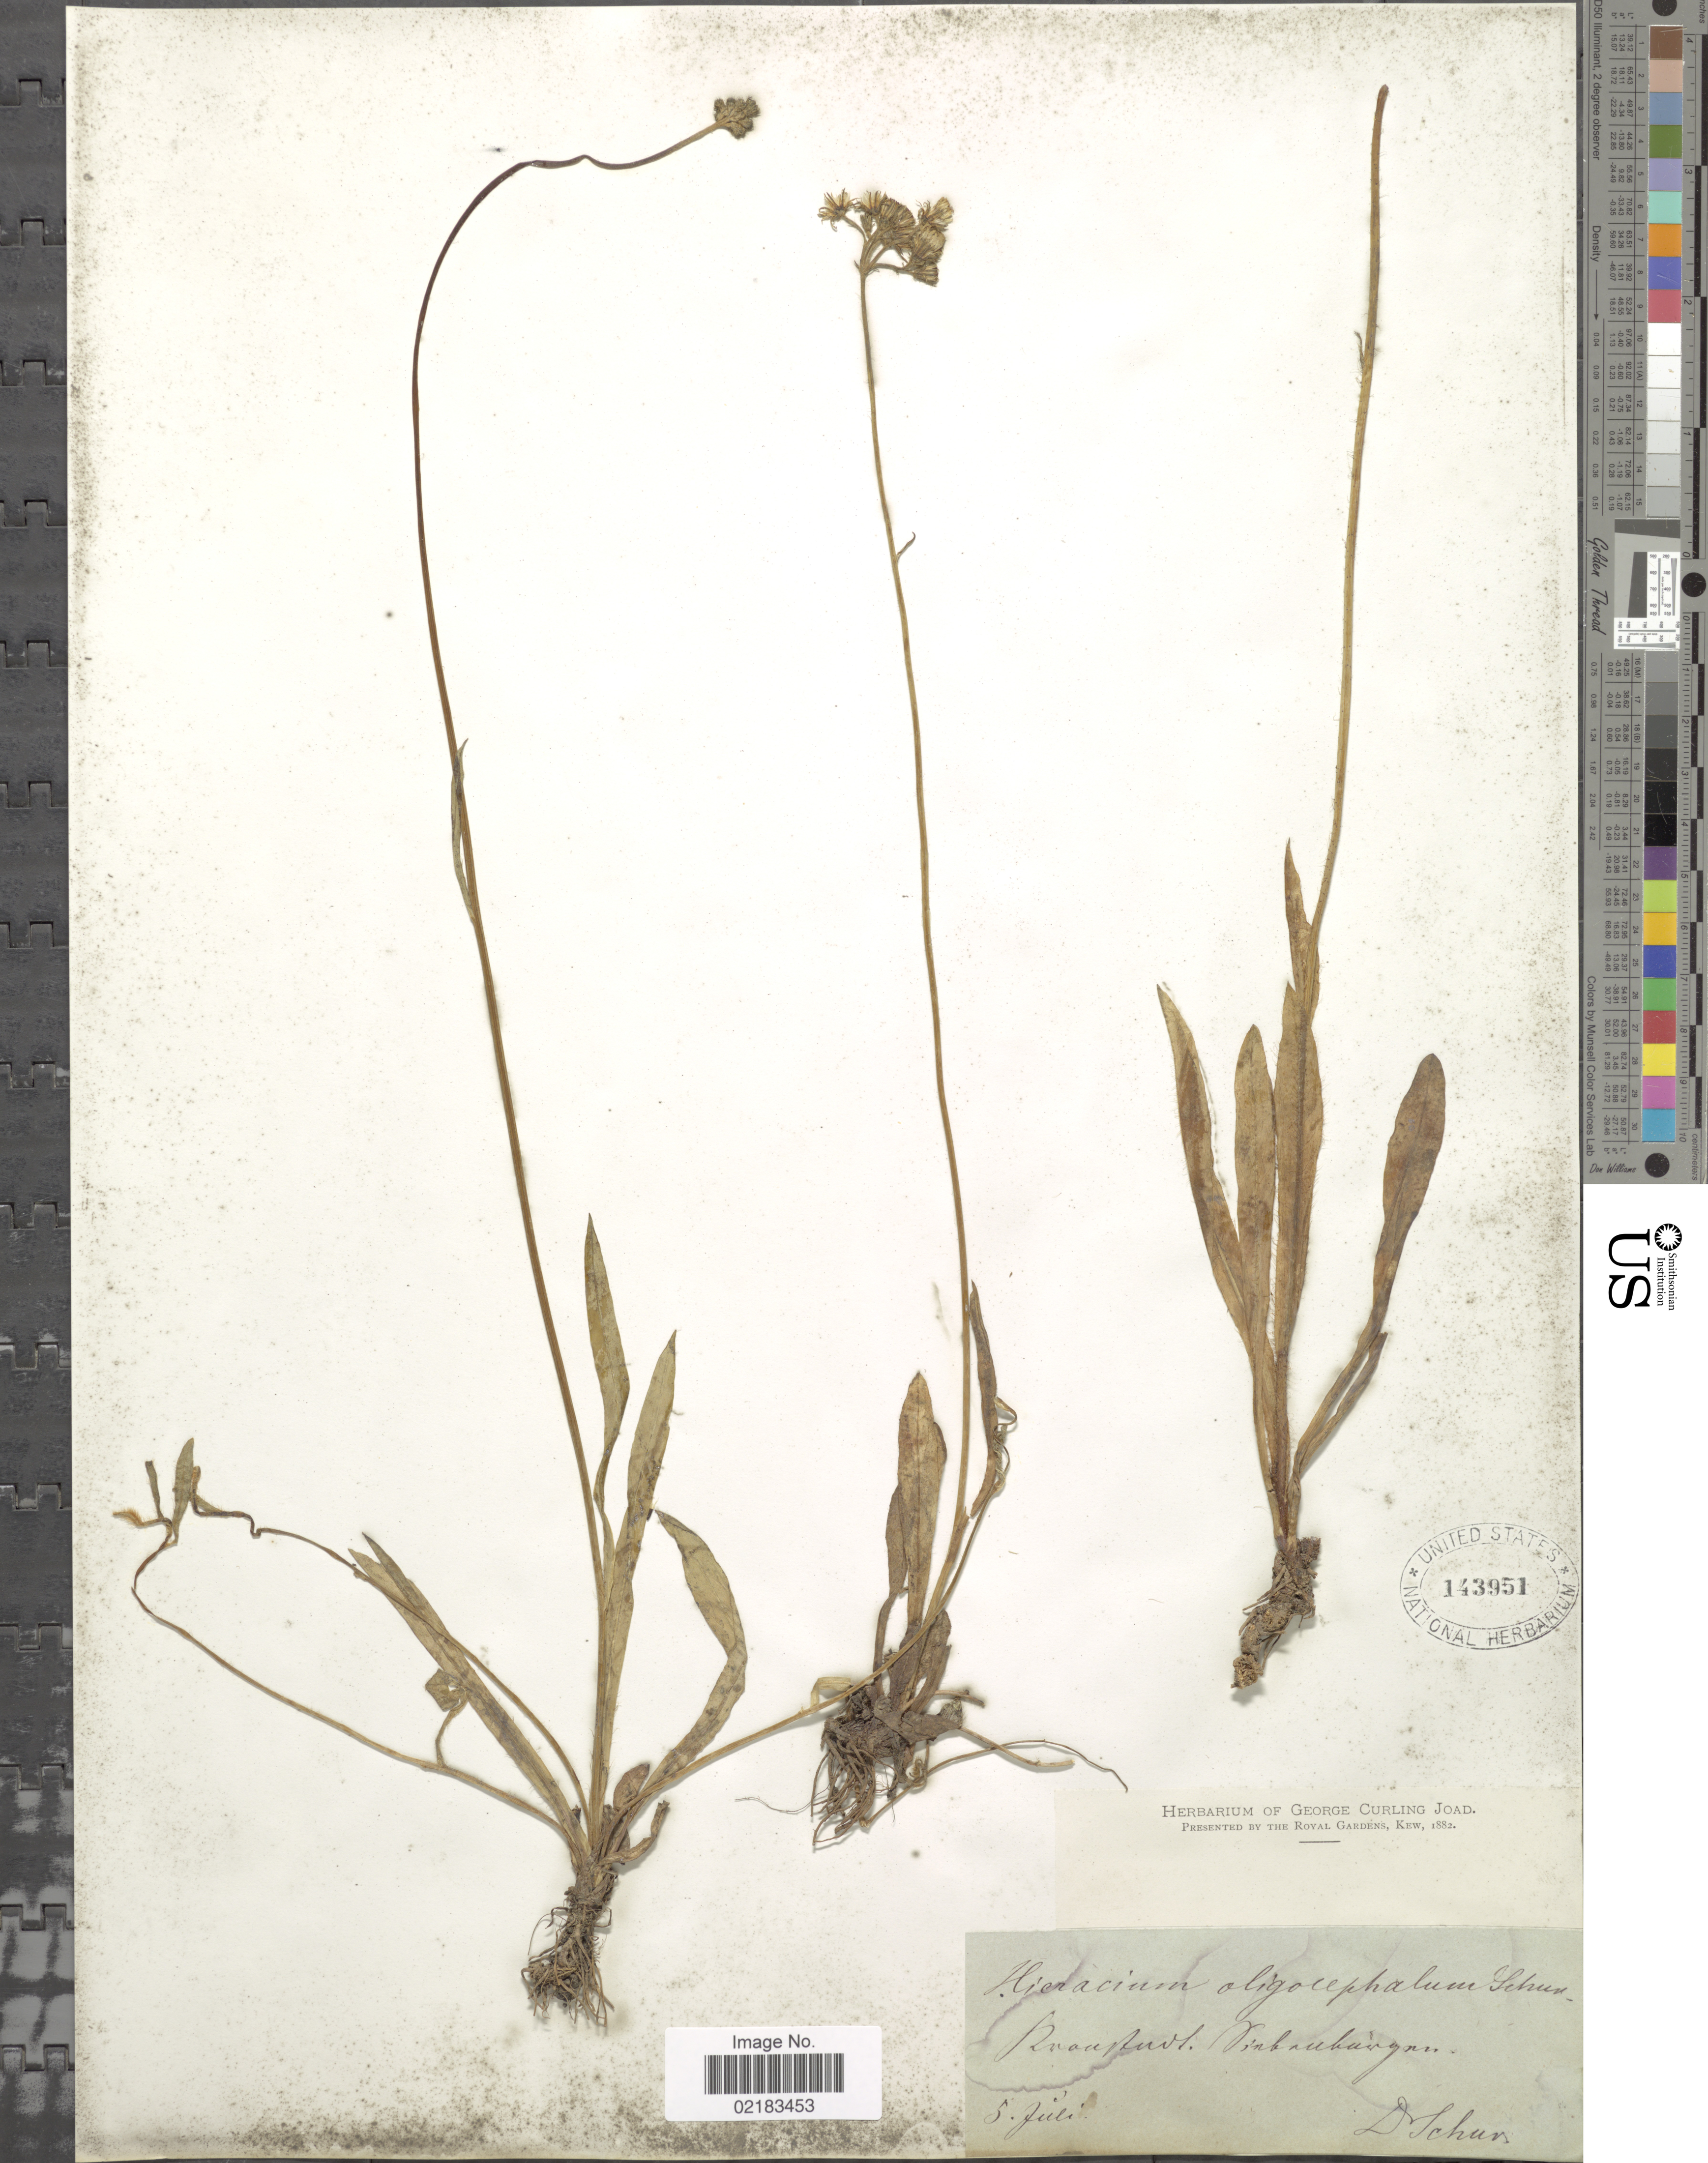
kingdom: Plantae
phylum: Tracheophyta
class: Magnoliopsida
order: Asterales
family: Asteraceae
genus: Hieracium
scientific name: Hieracium bifidum subsp. pseudoligocephalum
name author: (Zahn) Zahn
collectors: Schur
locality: Rnooufuwt, Vinbrukurgen [interpreted]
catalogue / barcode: US 143951